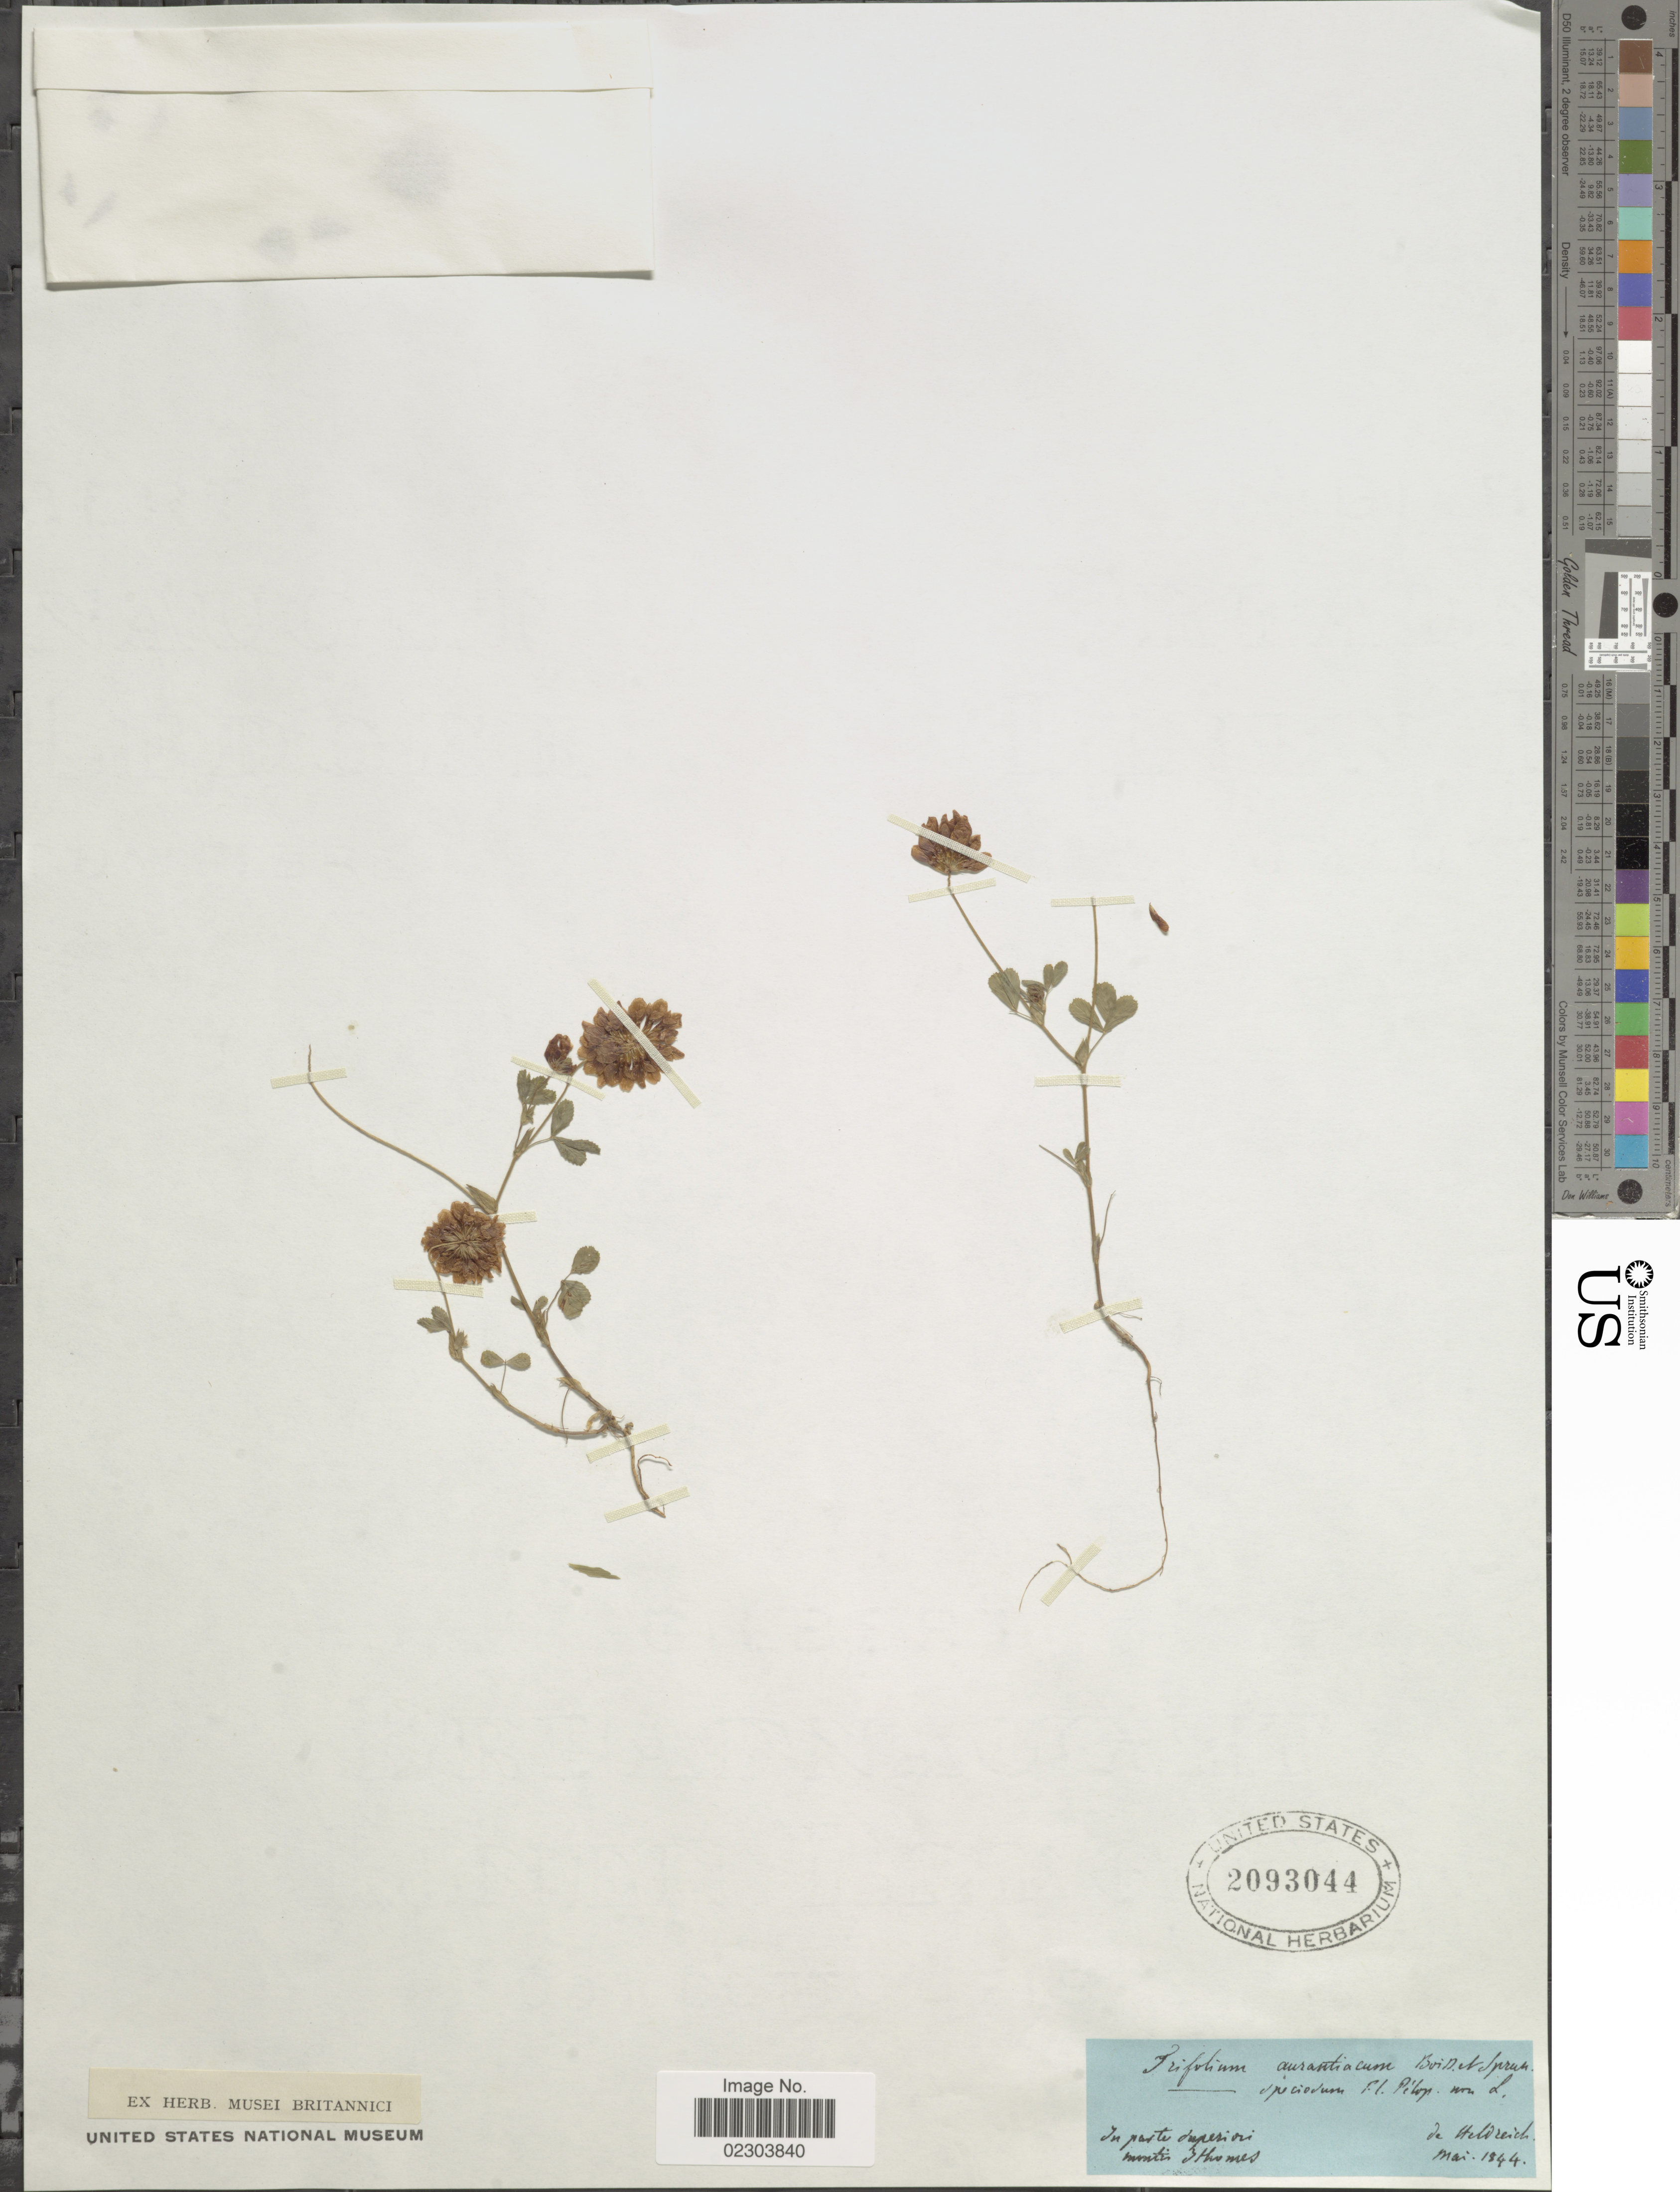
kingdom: Plantae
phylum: Tracheophyta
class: Magnoliopsida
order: Fabales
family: Fabaceae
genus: Trifolium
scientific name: Trifolium aurantiacum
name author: Boiss. & Spruner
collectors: -. De Heldreich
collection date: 1844-05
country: Greece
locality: In parte superiori, montis Ithomes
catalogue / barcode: US 2093044